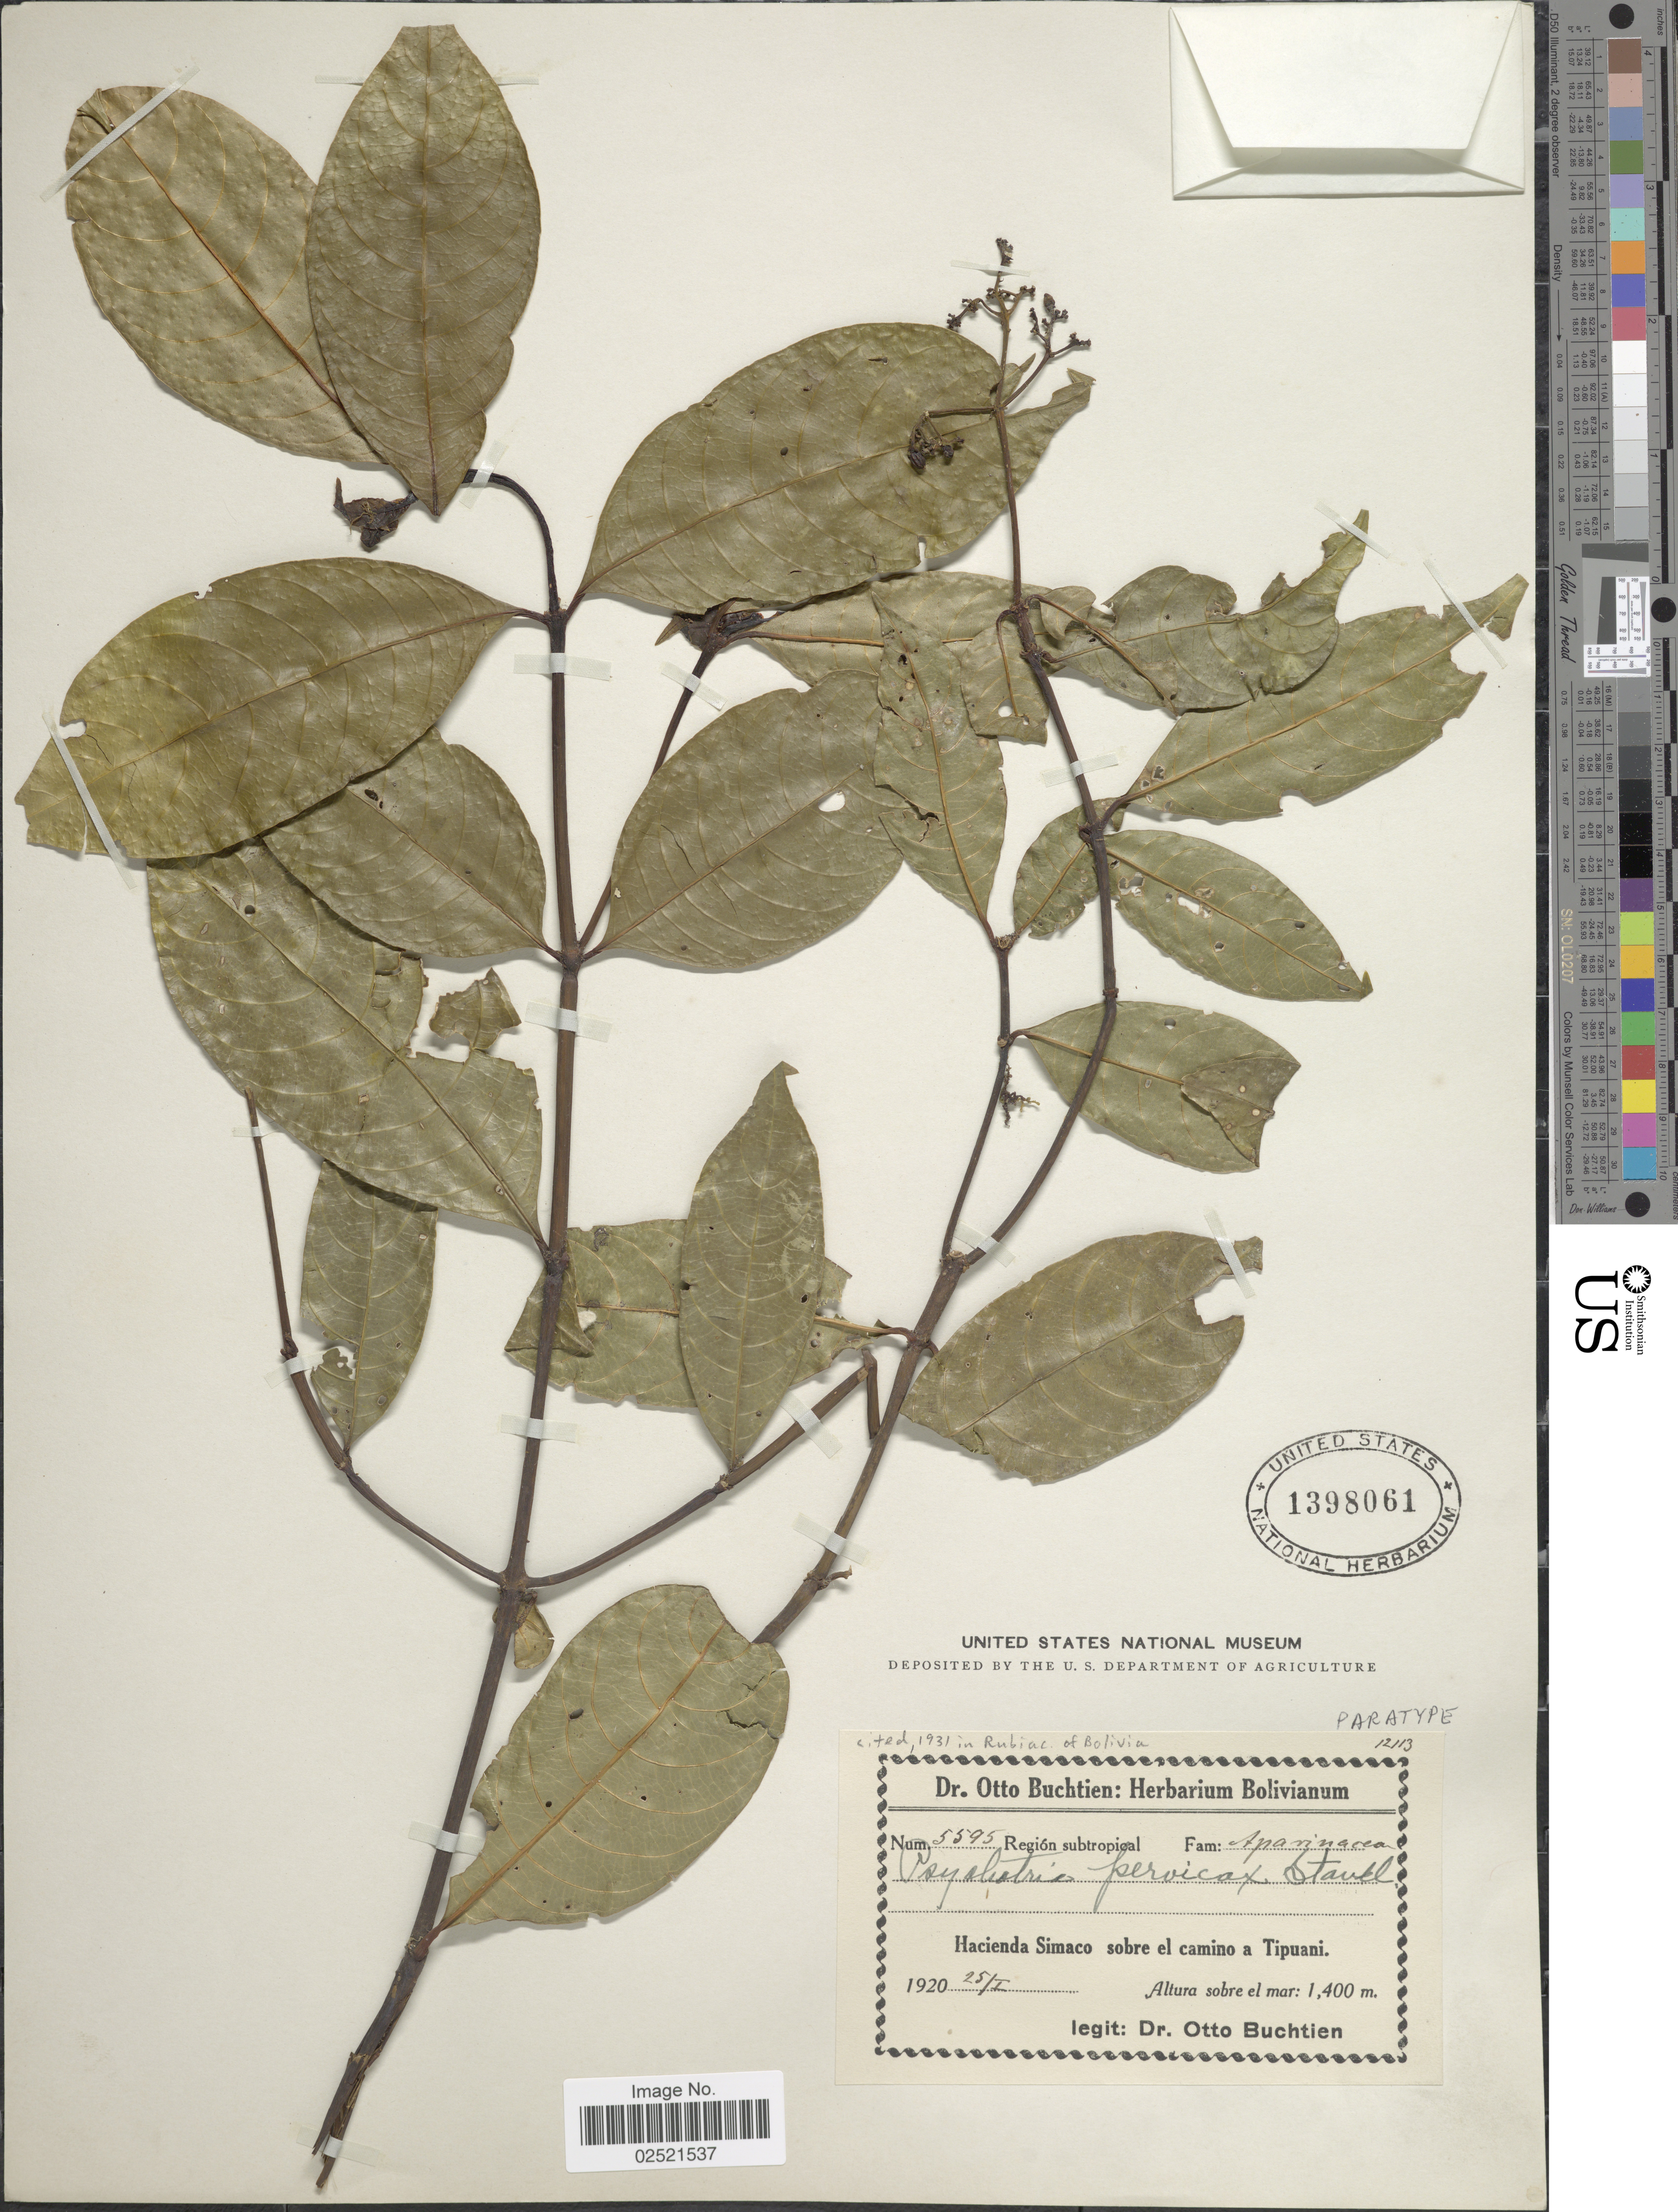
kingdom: Plantae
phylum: Tracheophyta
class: Magnoliopsida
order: Gentianales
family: Rubiaceae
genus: Psychotria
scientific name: Psychotria pervicax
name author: Standl.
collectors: O. Buchtien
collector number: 5595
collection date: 1920-01-25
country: Bolivia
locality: Region subtropical, Hacienda Simaco sobre el camino a Tipuani.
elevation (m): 1400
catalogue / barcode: US 1398061